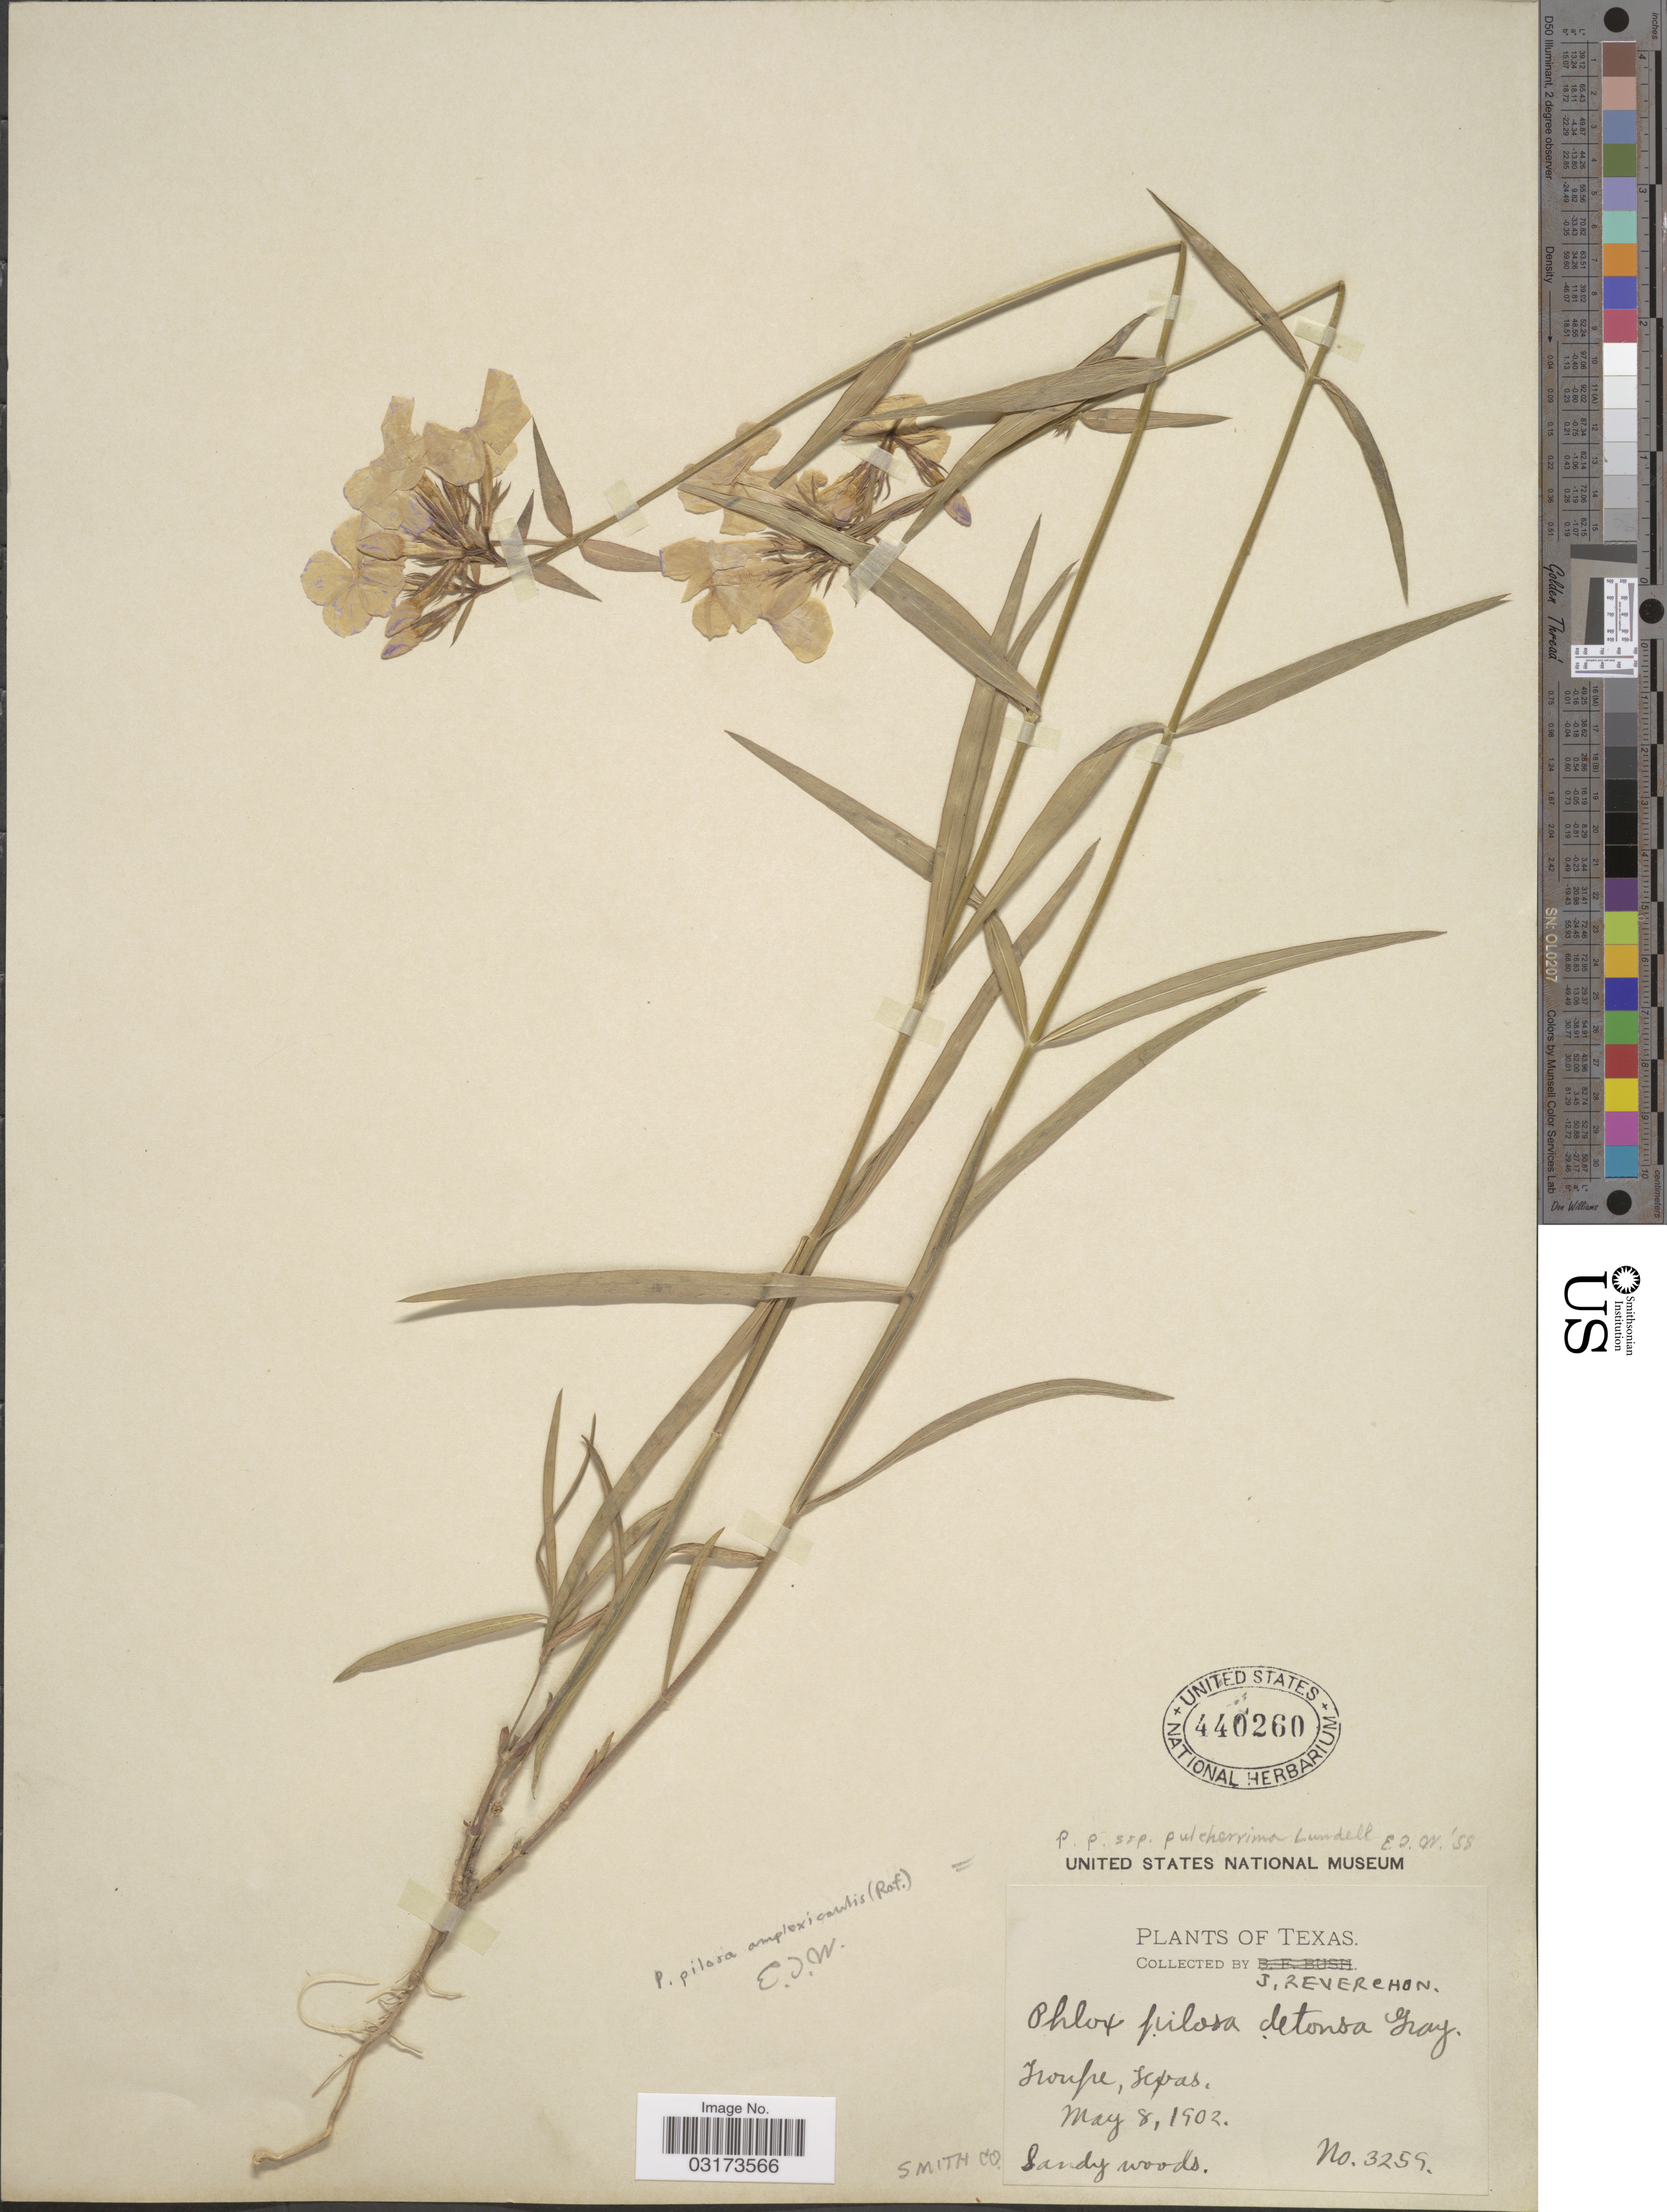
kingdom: Plantae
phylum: Tracheophyta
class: Magnoliopsida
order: Ericales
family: Polemoniaceae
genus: Phlox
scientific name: Phlox pilosa subsp. pulcherrima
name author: Lundell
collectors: J. Reverchon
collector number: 3259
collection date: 1902-05-08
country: United States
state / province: Texas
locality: Troupe, Smith Co.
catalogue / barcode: US 440260